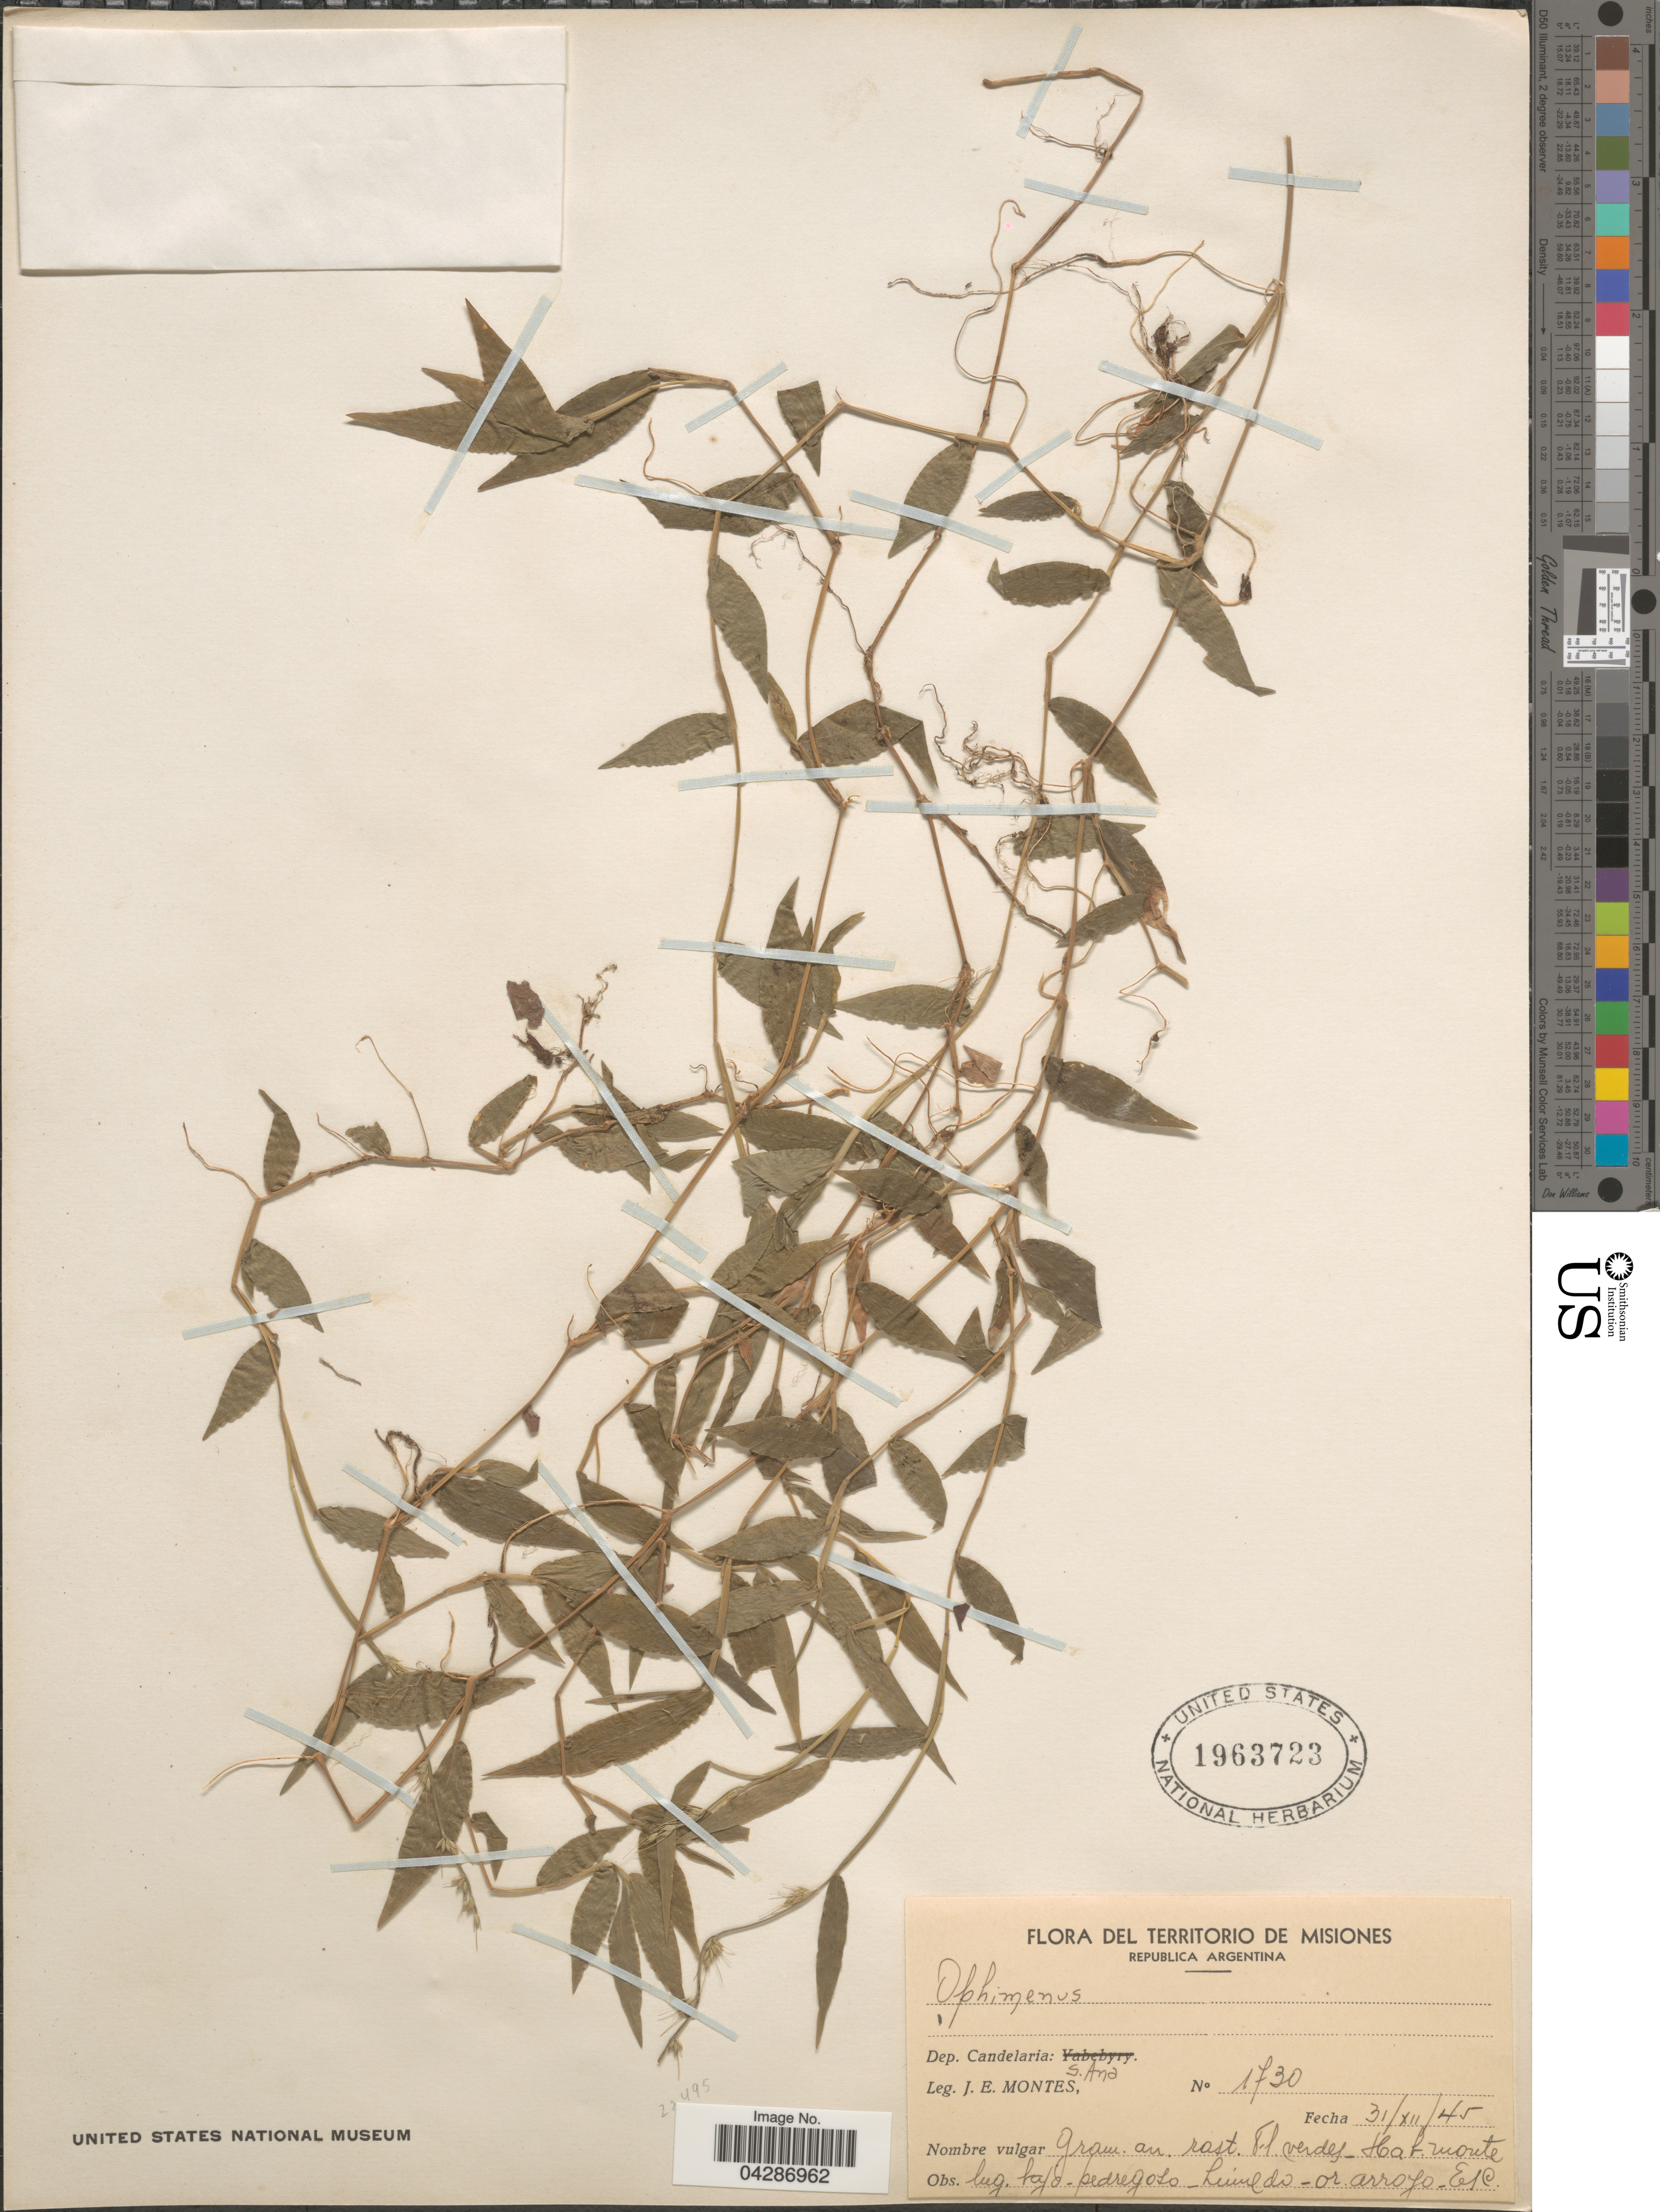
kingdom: Plantae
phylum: Tracheophyta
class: Liliopsida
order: Poales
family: Poaceae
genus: Oplismenus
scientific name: Oplismenus sp.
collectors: J. E. Montes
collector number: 1730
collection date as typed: Transcribed d/m/y: 31/12/45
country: Argentina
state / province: Misiones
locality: Territorio de Misiones. Dep. Candelaria: S. Ana.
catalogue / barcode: US 1963723